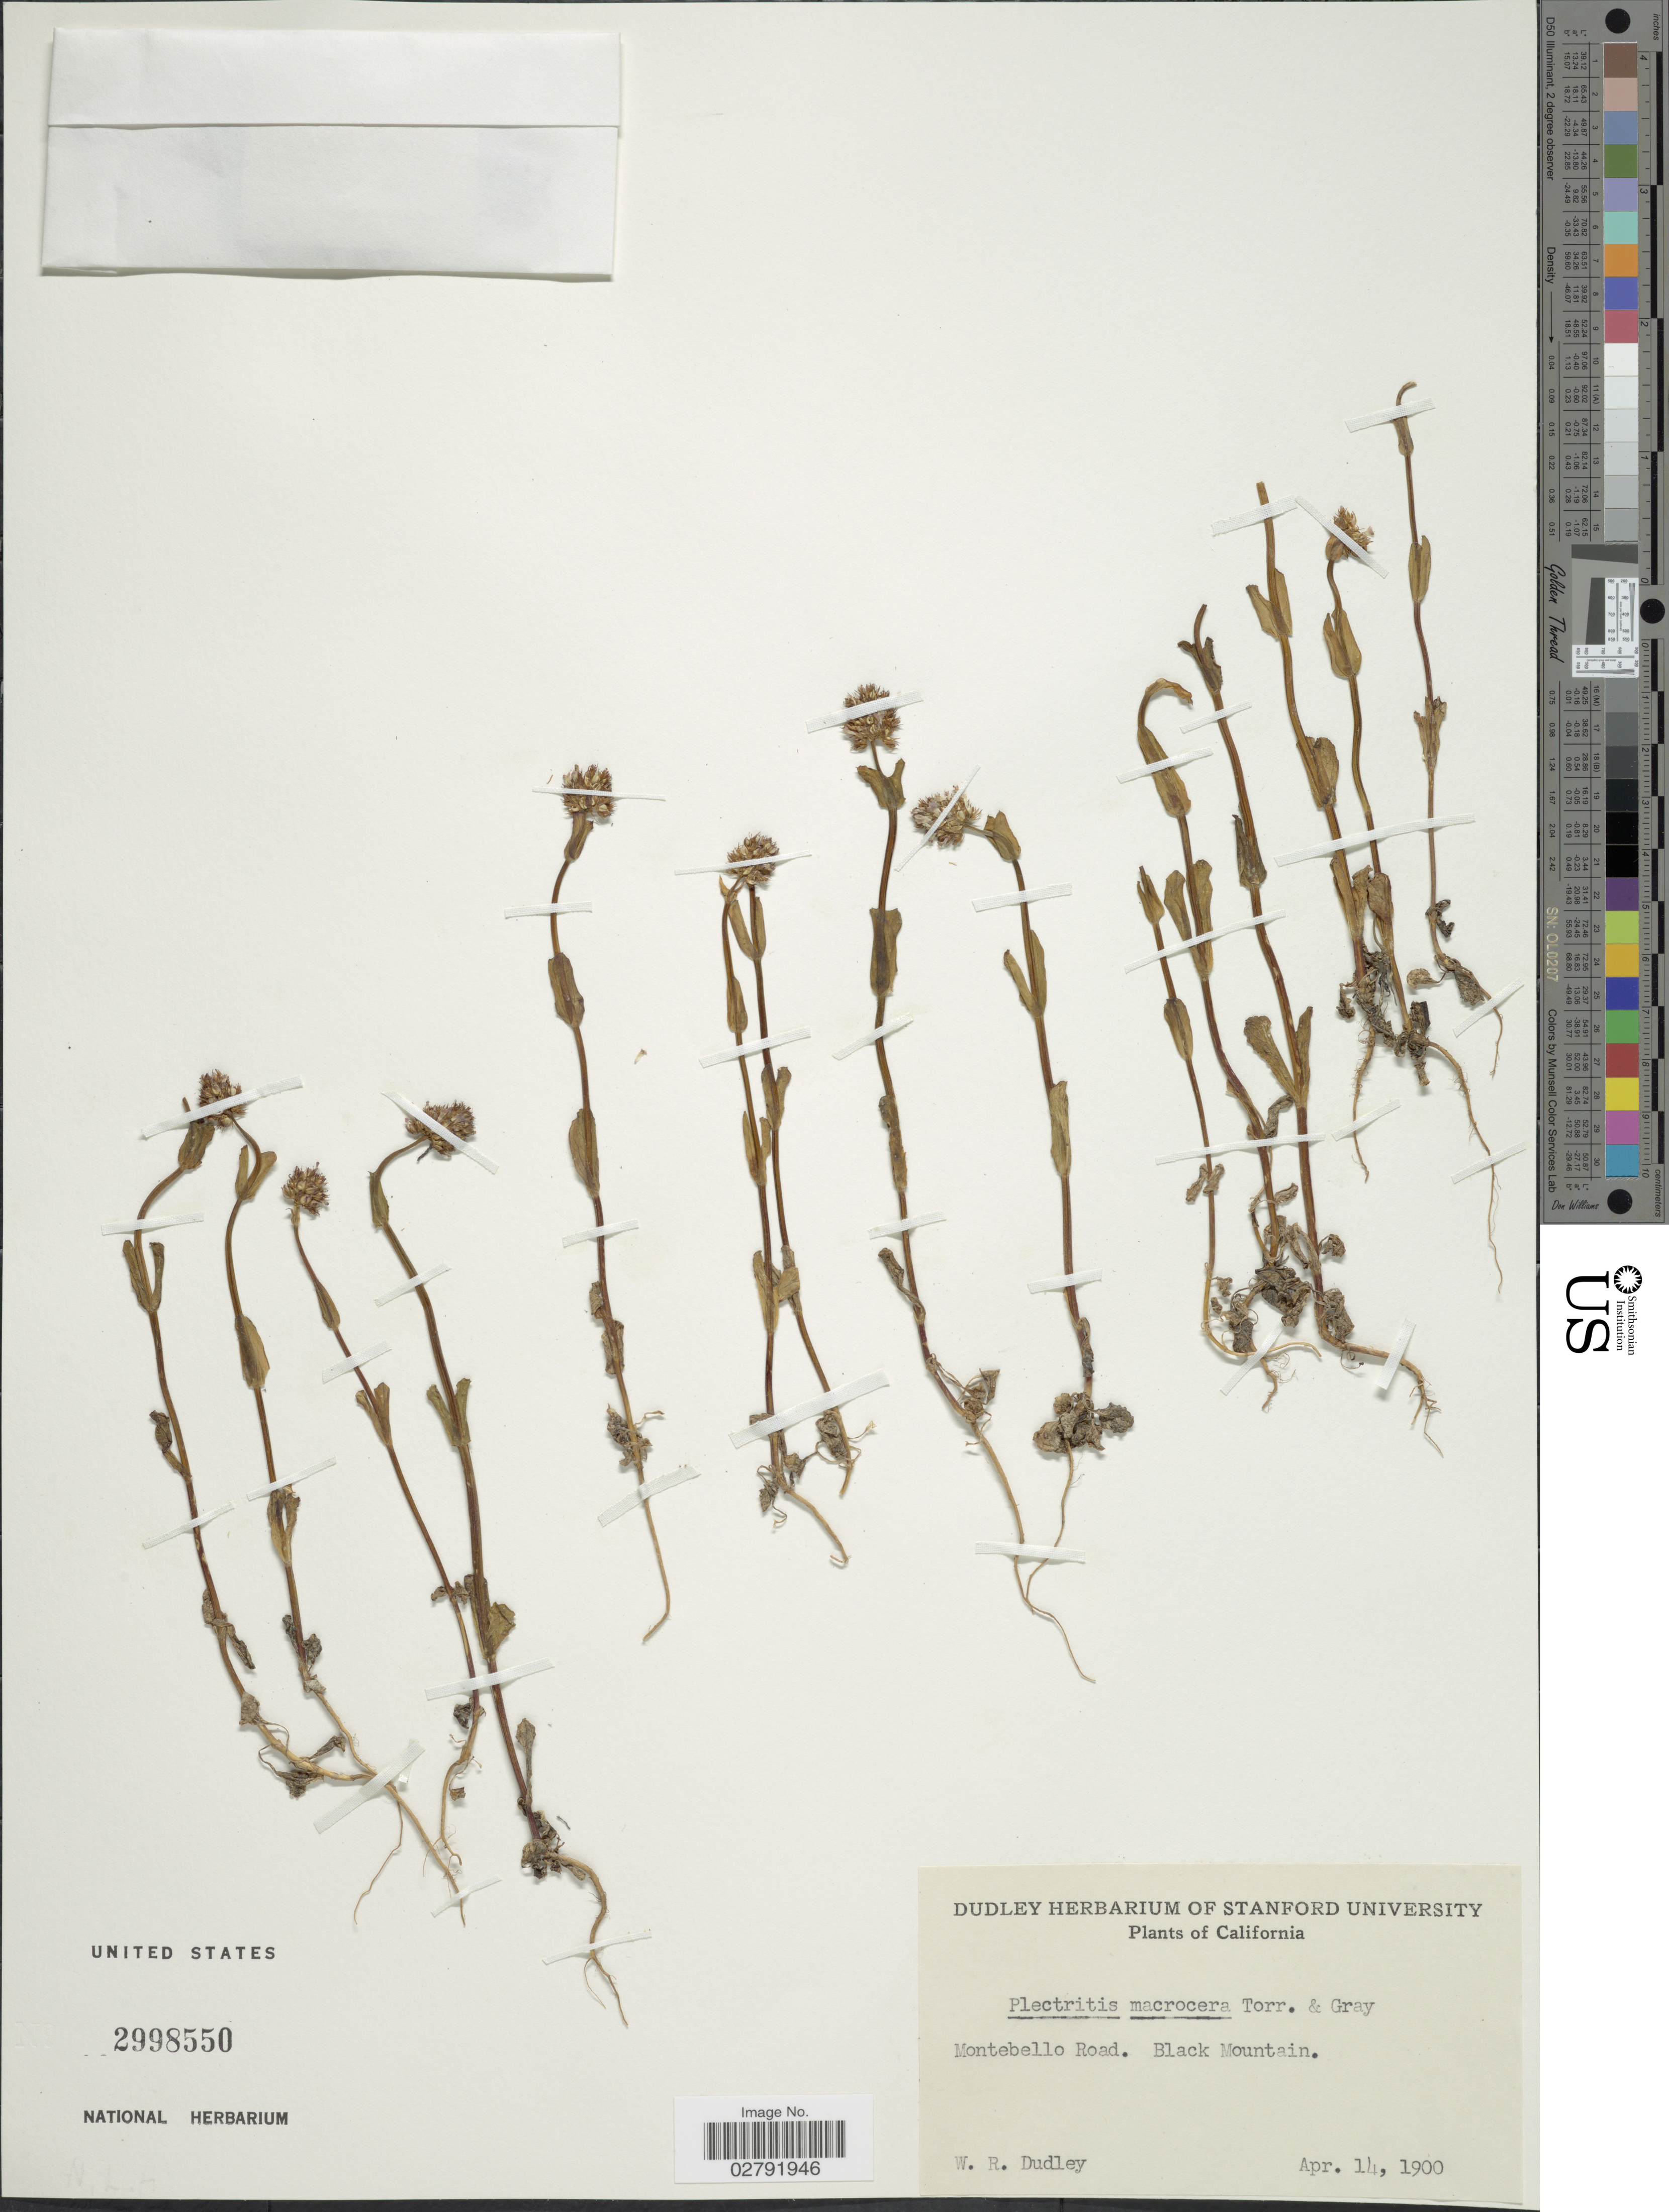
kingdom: Plantae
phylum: Tracheophyta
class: Magnoliopsida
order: Dipsacales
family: Caprifoliaceae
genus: Plectritis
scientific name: Plectritis macrocera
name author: Torr. & A. Gray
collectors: W. Dudley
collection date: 1900-04-14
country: United States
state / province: California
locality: Montebello Road. Black Mountain.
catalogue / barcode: US 2998550